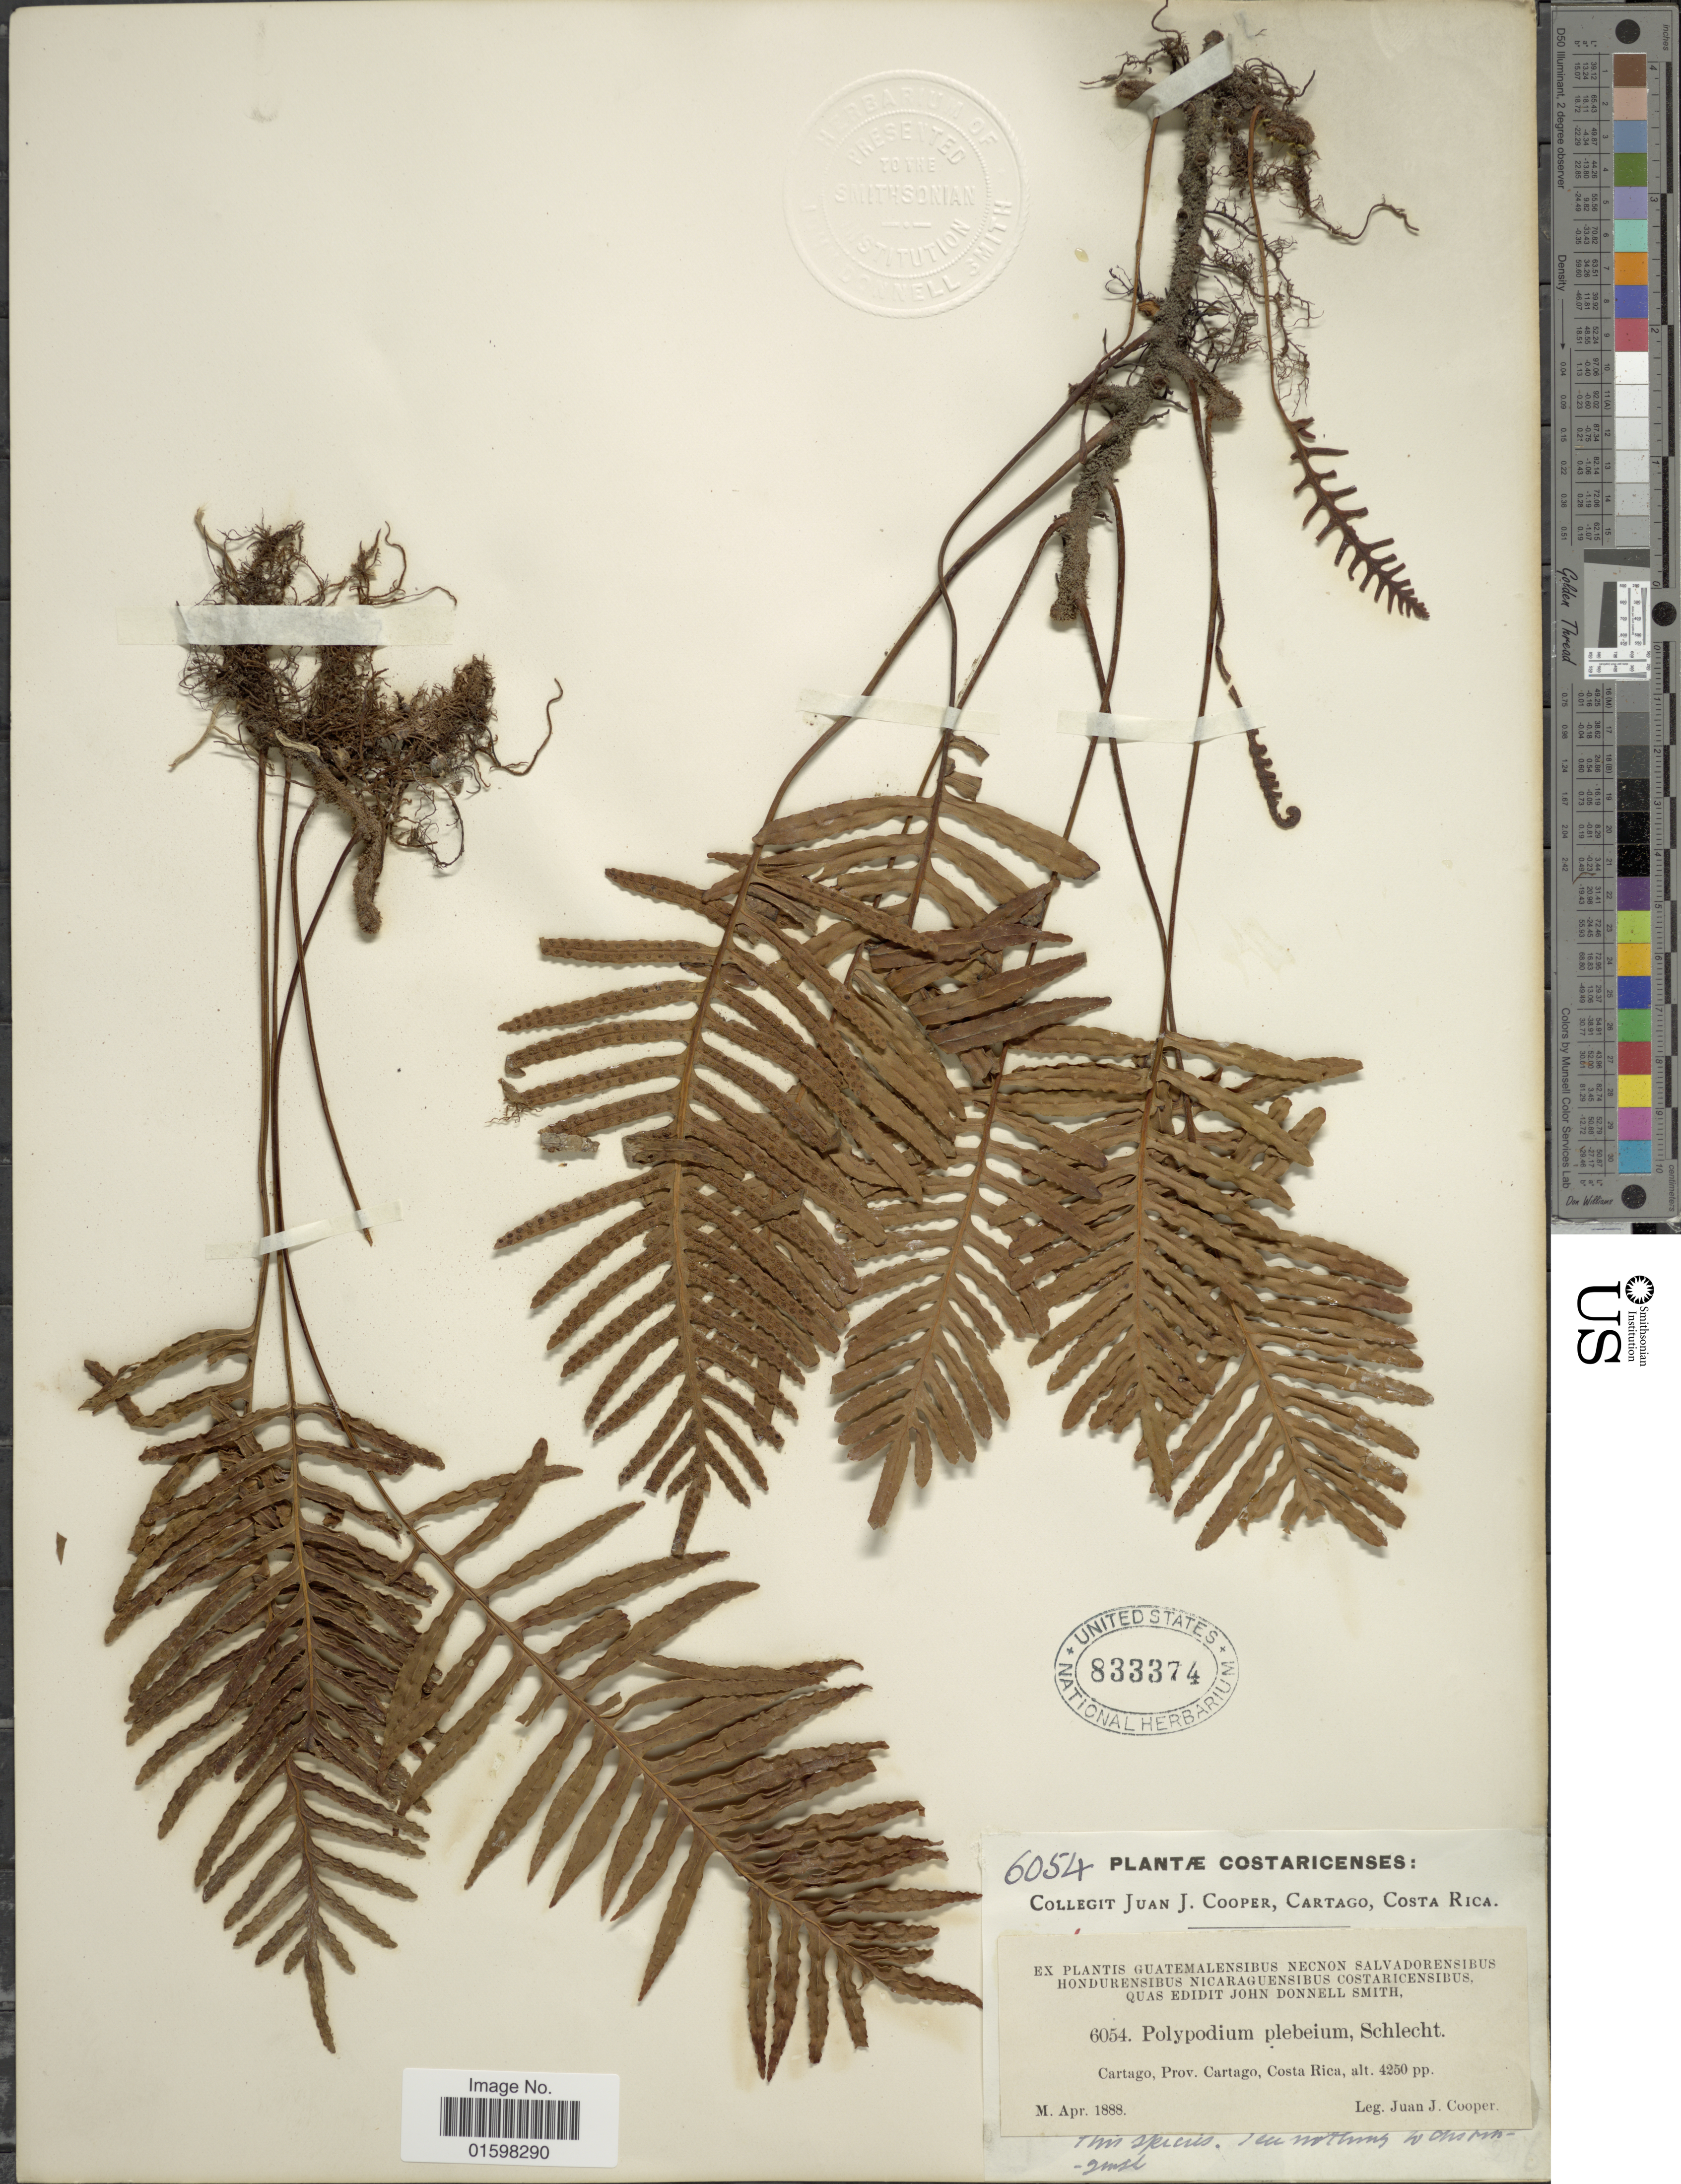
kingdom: Plantae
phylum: Tracheophyta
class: Polypodiopsida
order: Polypodiales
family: Polypodiaceae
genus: Pleopeltis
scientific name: Pleopeltis plebeia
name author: (Schltdl. ex Cham.) A.R. Sm. & Tejero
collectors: J. J. Cooper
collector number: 6054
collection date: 1888-04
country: Costa Rica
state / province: Cartago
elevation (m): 1295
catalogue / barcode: US 833374